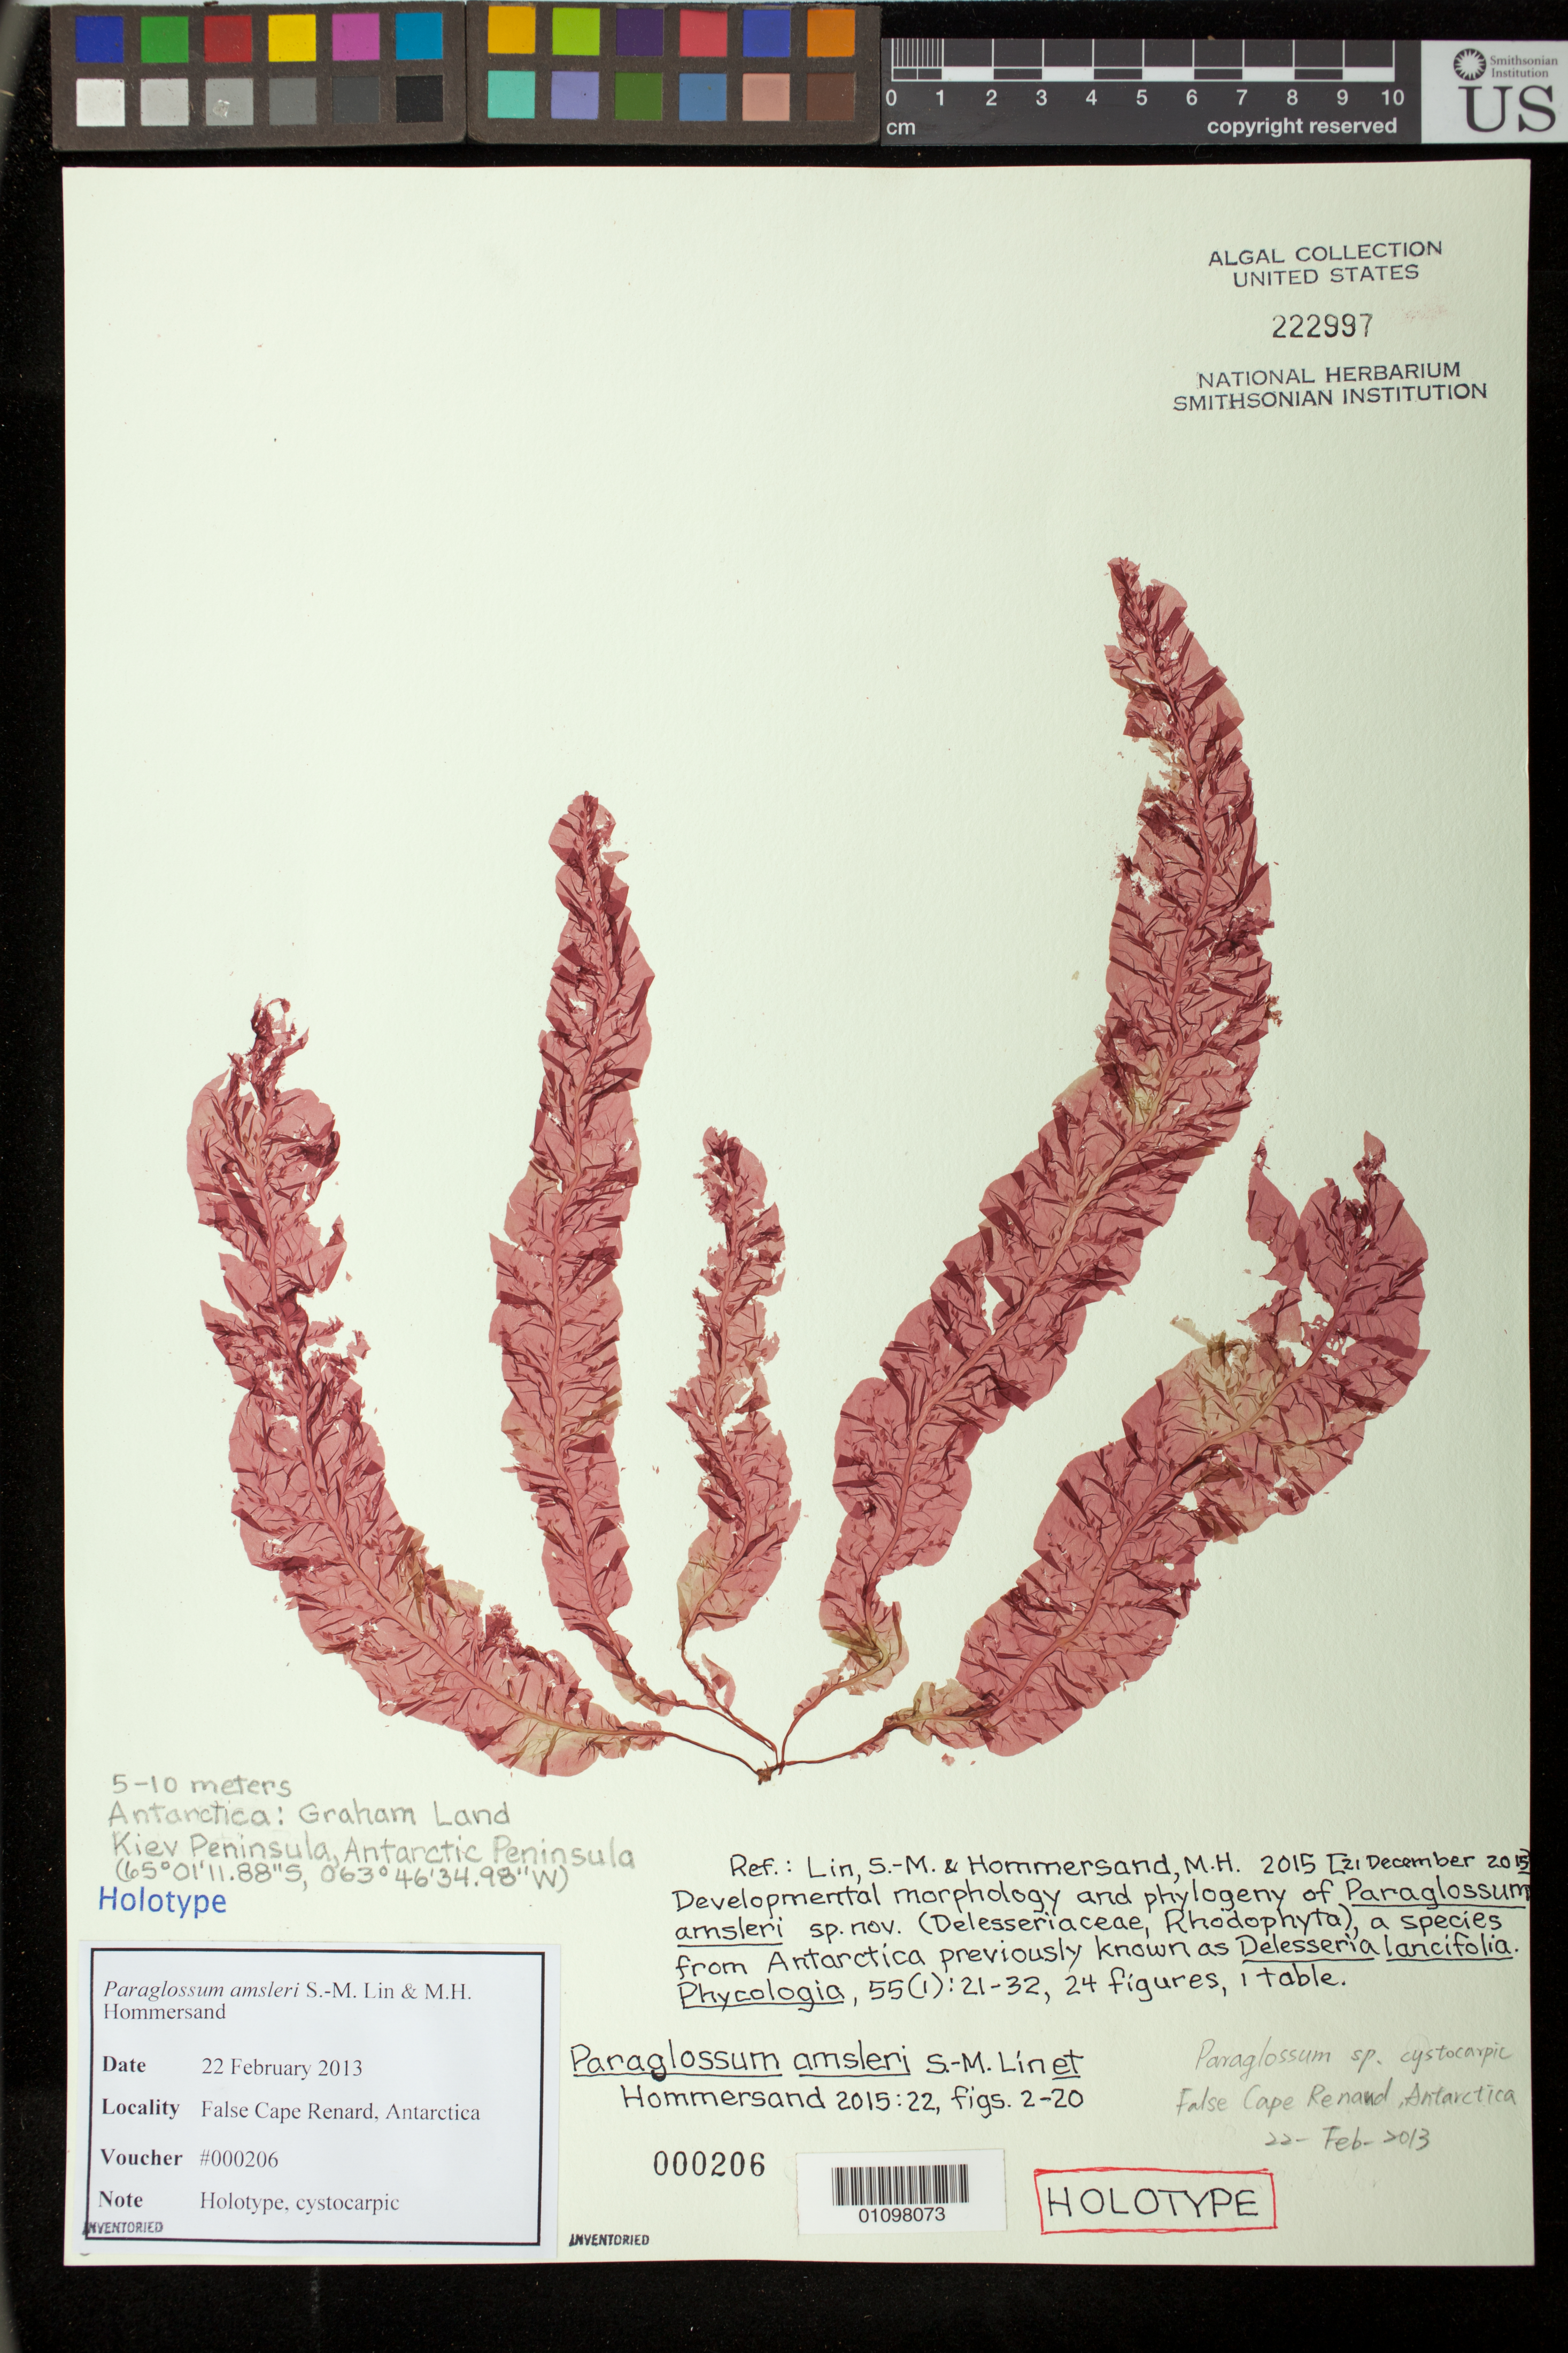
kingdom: Plantae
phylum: Rhodophyta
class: Florideophyceae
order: Ceramiales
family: Delesseriaceae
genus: Paraglossum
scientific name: Paraglossum amsleri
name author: S.-M. Lin & Hommers.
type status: Holotype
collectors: C. D. Amsler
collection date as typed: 22 Feb 2013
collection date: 2013-02-22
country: Antarctica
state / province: Graham Land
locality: False Cape Renard, Kiev Peninsula, Antarctic Peninsula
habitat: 5-10 m depth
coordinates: S 65 01'11.88", W 063 46'34.98"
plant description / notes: Voucher #000206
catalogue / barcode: US 222997